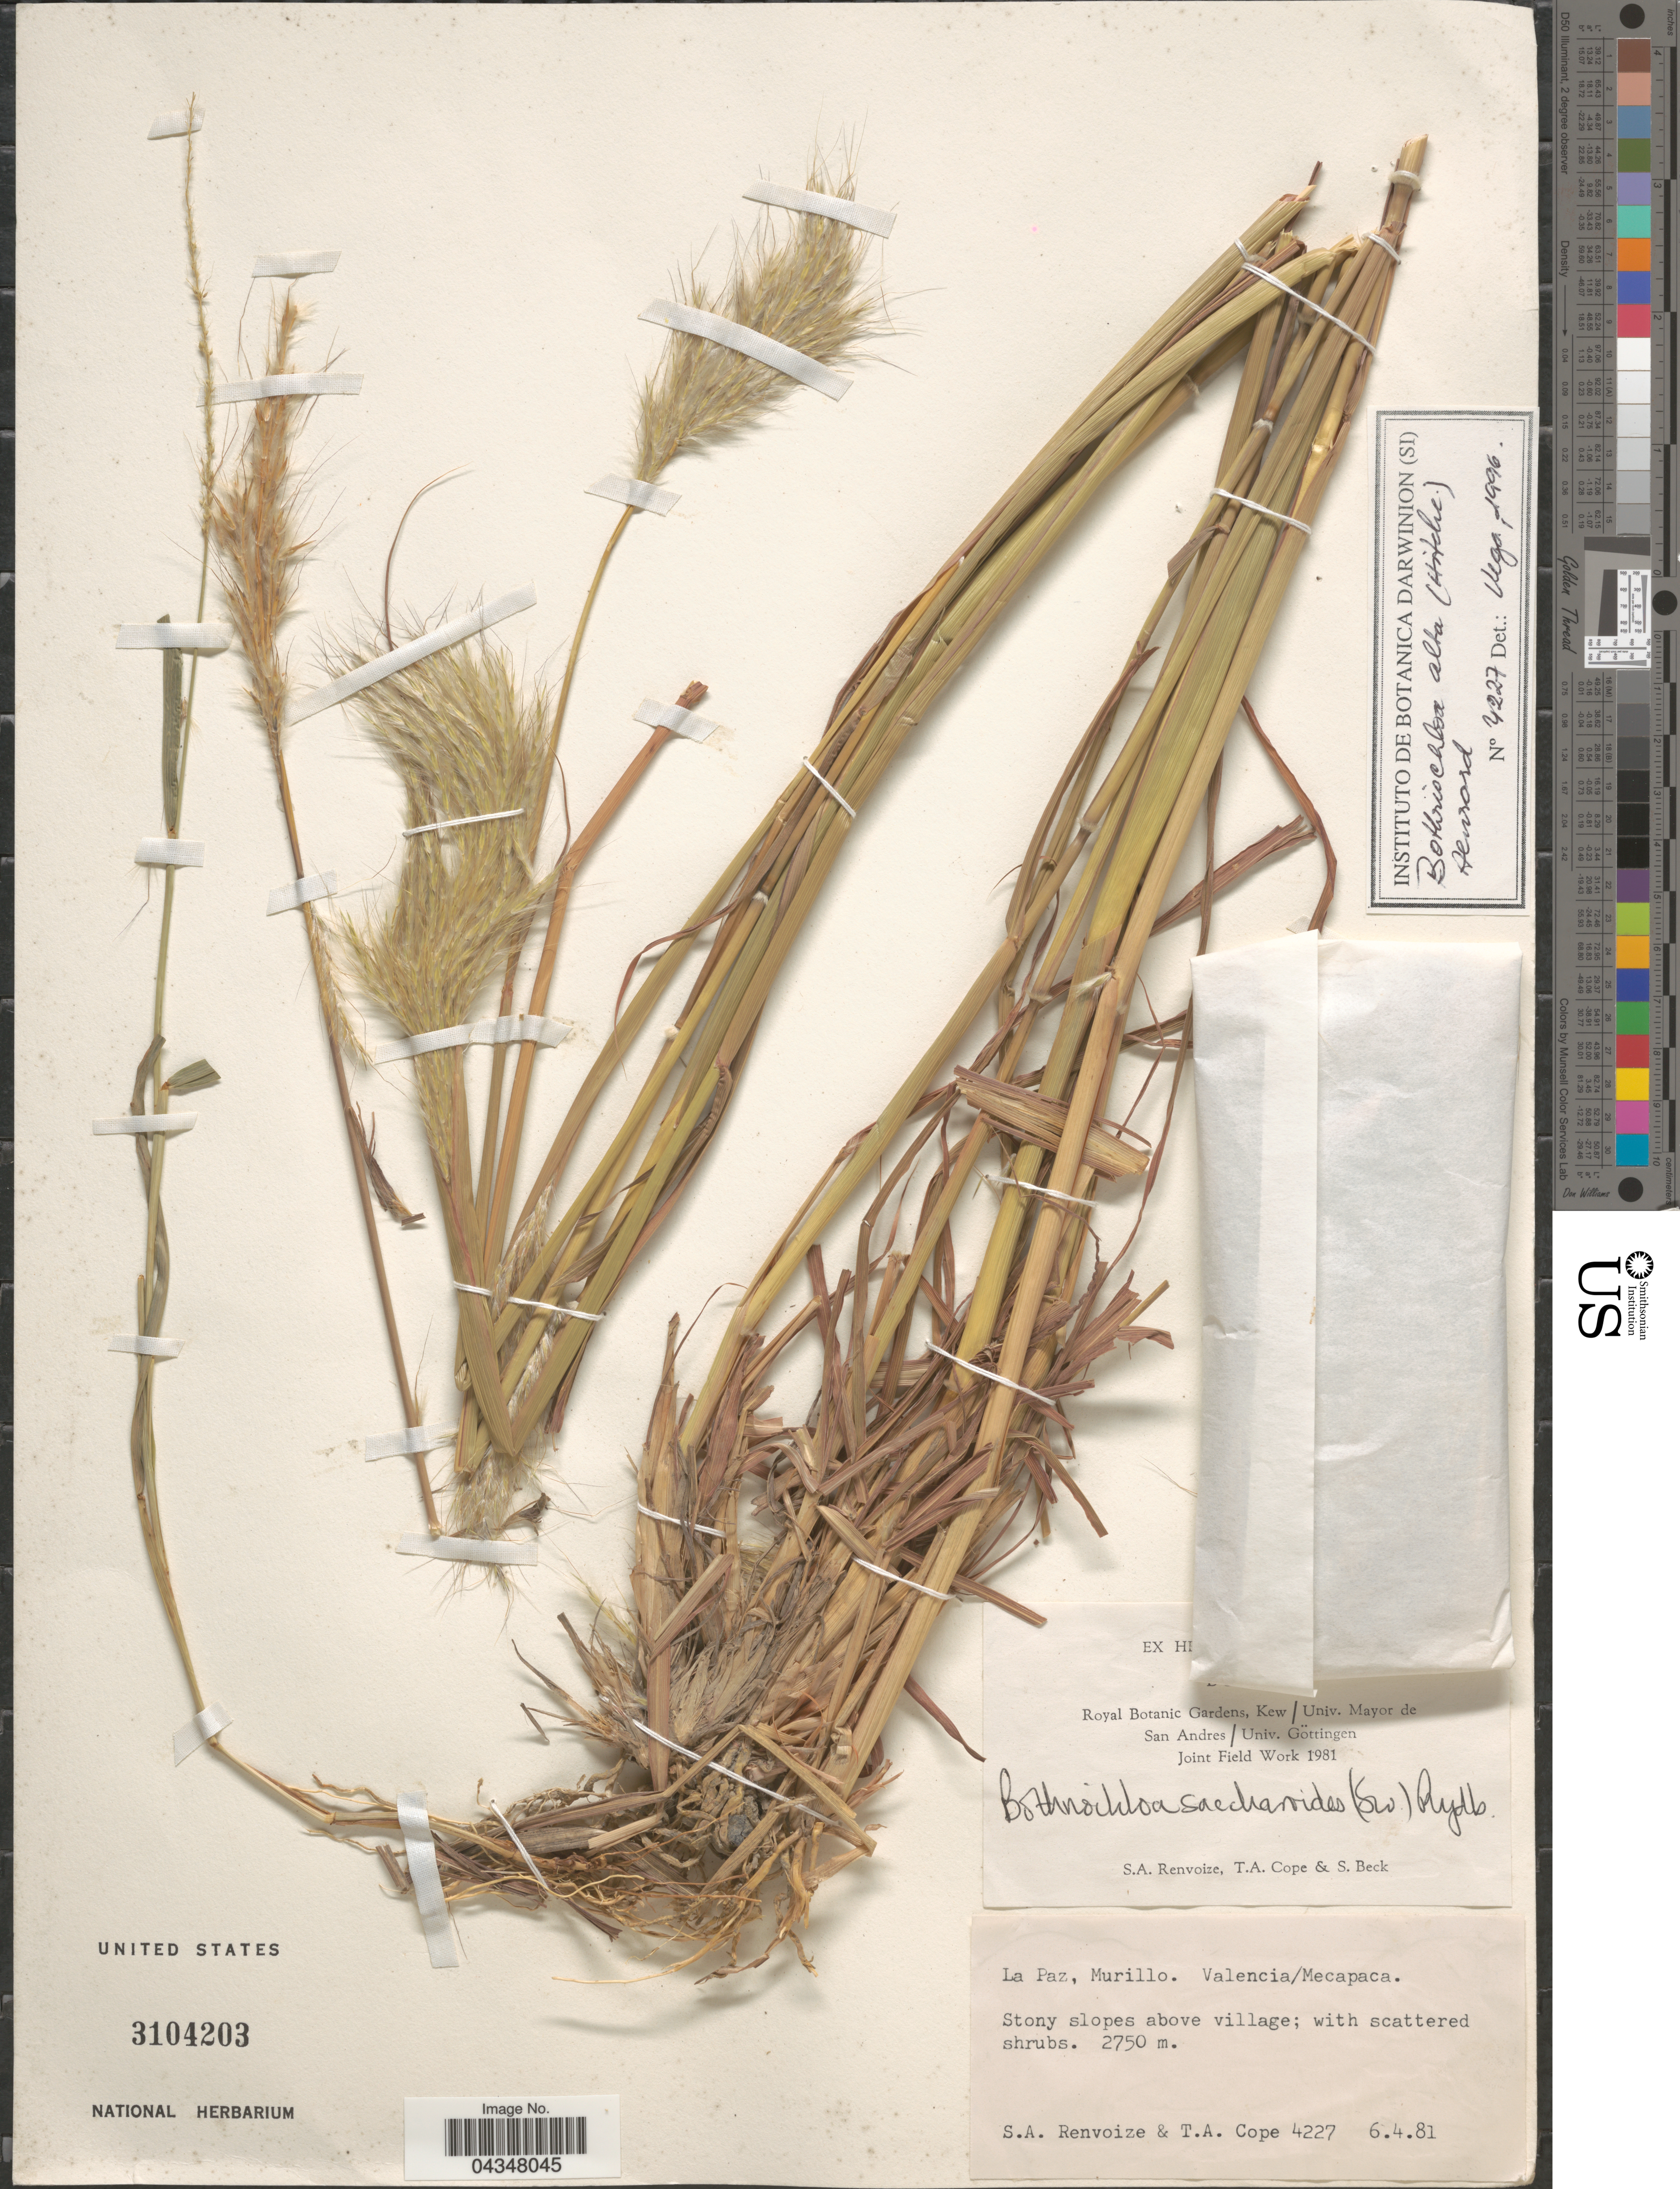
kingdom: Plantae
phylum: Tracheophyta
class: Liliopsida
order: Poales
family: Poaceae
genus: Bothriochloa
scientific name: Bothriochloa alta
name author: (Hitchc.) Henr.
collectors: S. A. Renvoize, T. A. Cope & S. G. Beck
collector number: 4227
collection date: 1981-04-06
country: Bolivia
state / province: La Paz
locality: Royal Botanic Gardens, Kew/ Univ. Mayor de San Andres/ Univ. Göttingen Joint Field Work 1981. Murillo. Valencia/Mecapaca.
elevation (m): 2750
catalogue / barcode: US 3104203